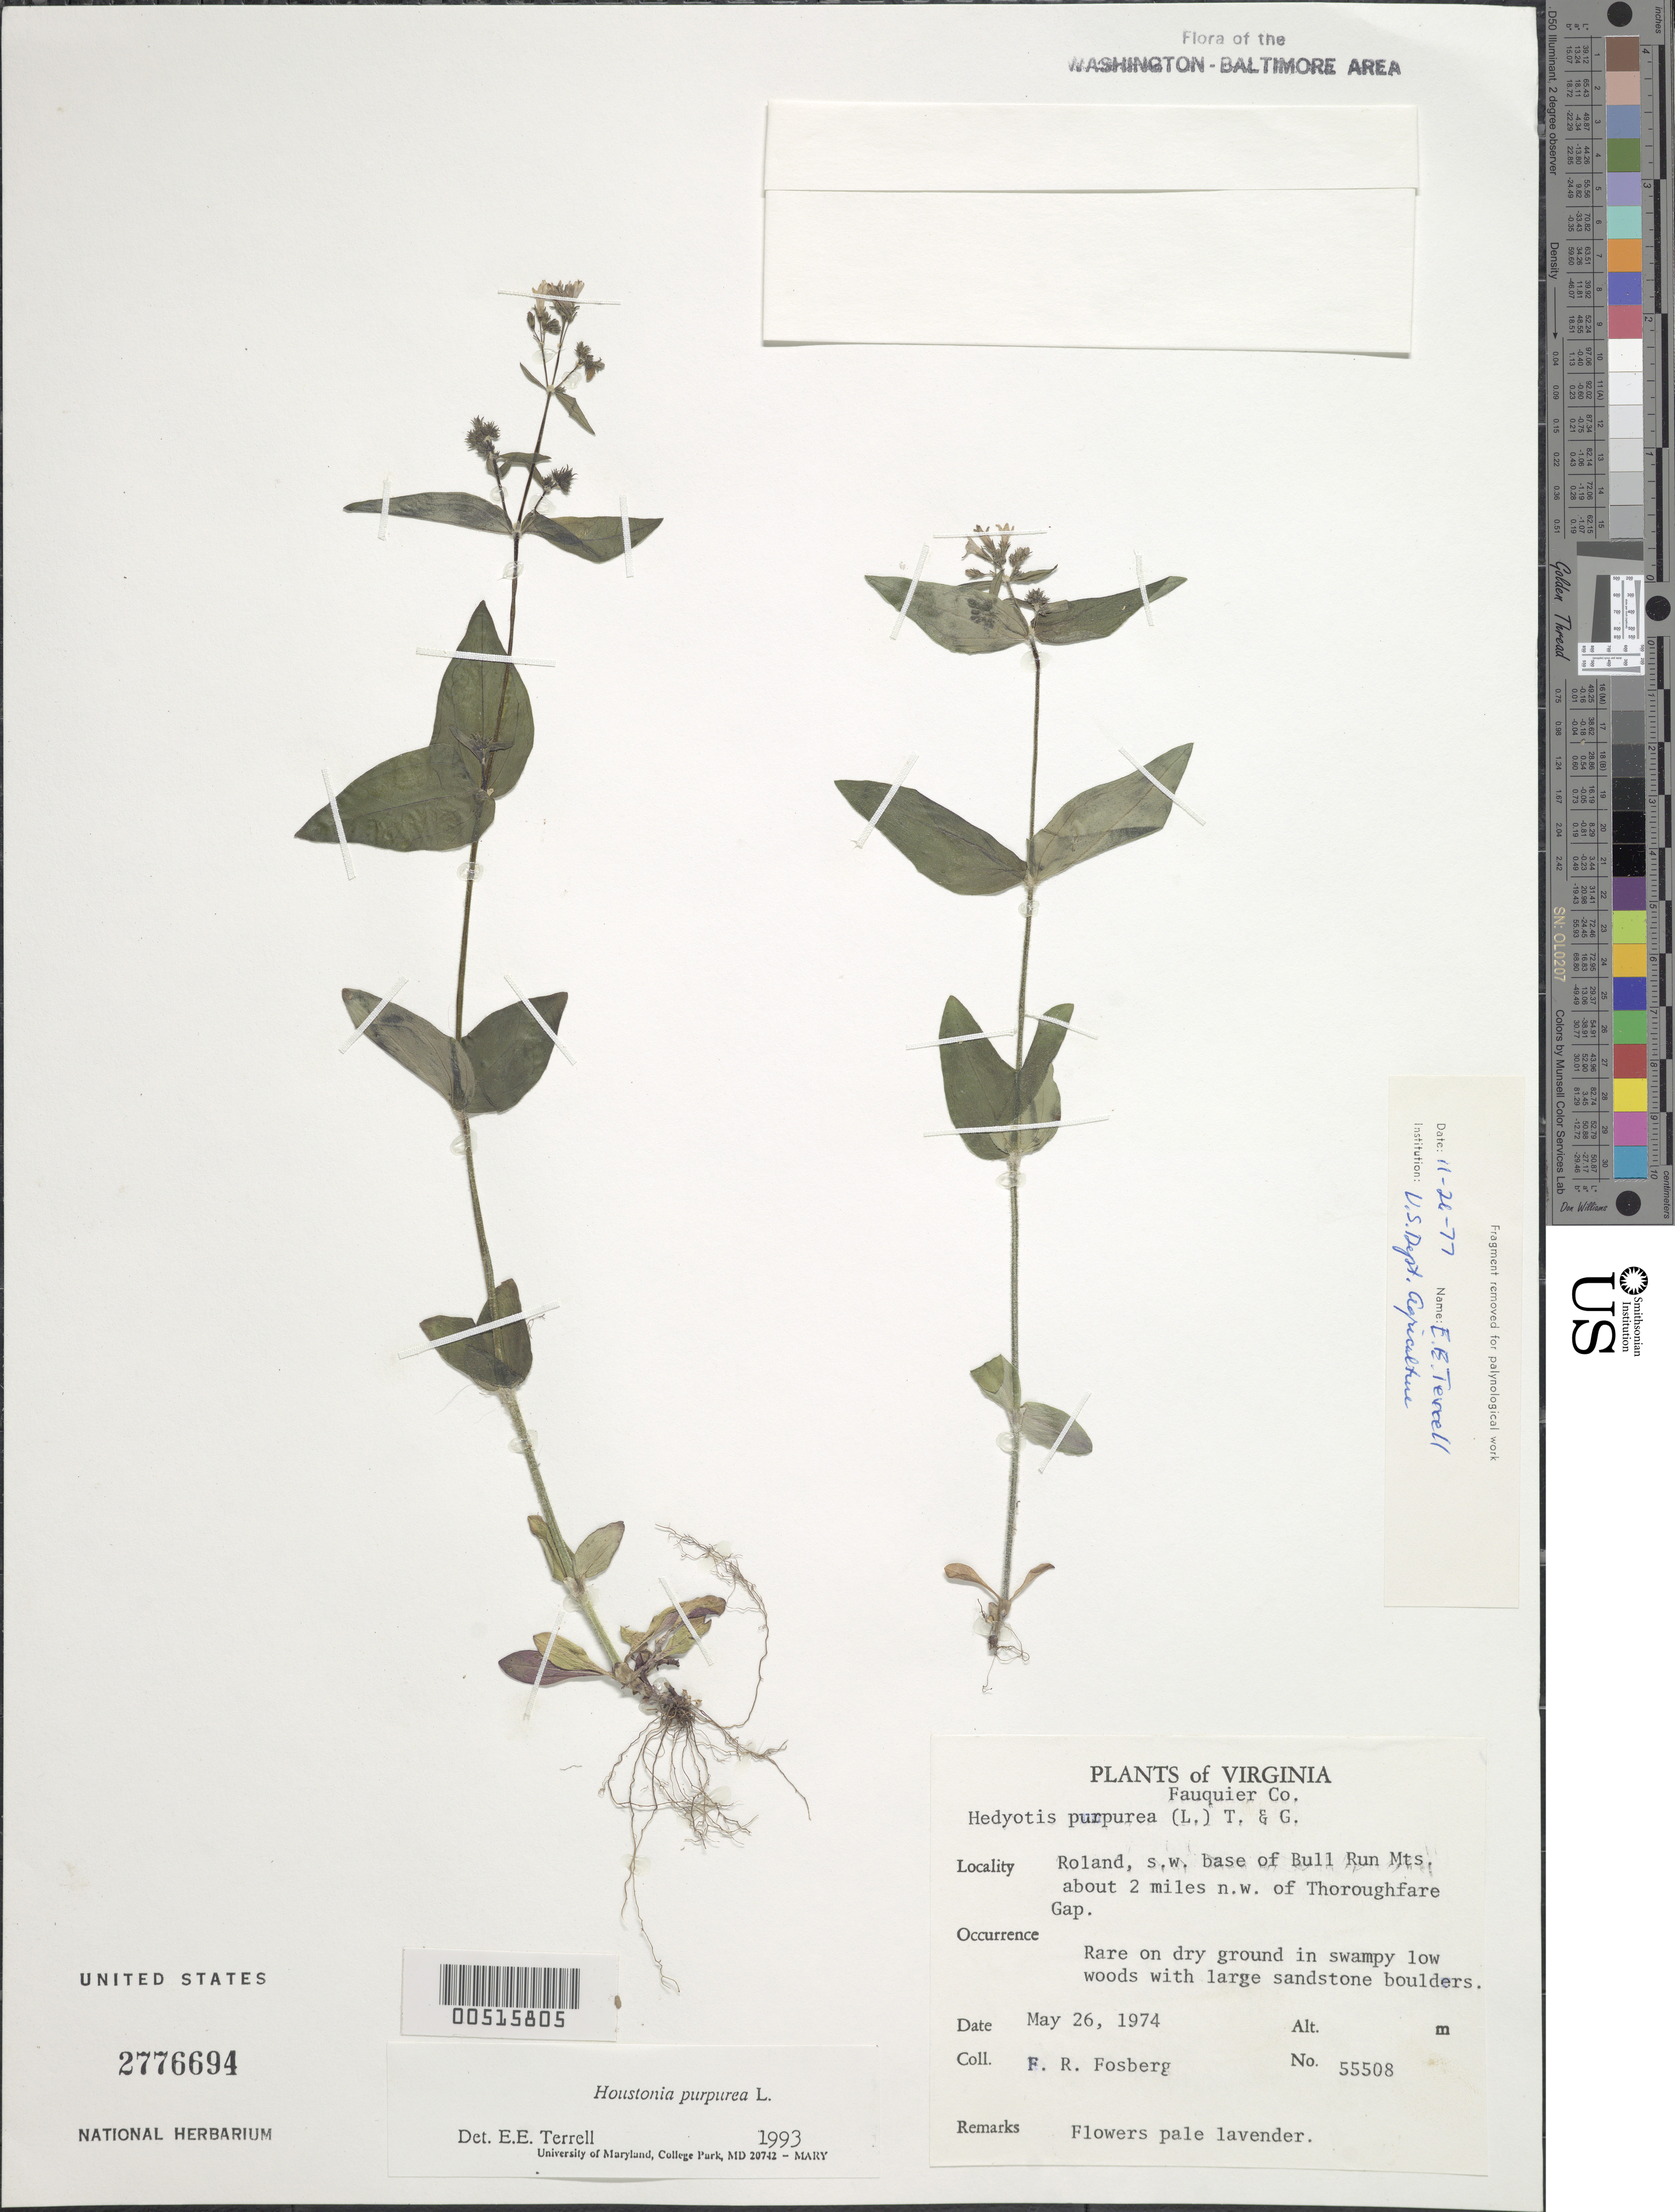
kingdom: Plantae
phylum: Tracheophyta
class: Magnoliopsida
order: Gentianales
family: Rubiaceae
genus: Houstonia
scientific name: Houstonia purpurea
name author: L.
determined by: Terrell, E. E.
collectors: F. R. Fosberg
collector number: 55508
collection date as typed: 26 May 1974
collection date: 1974-05-26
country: United States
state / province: Virginia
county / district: Fauquier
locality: Roland, SW base of Bull Run Mts., 2 mi. NW of Thoroughfare Gap Bull Run Mts.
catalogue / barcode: US 2776694